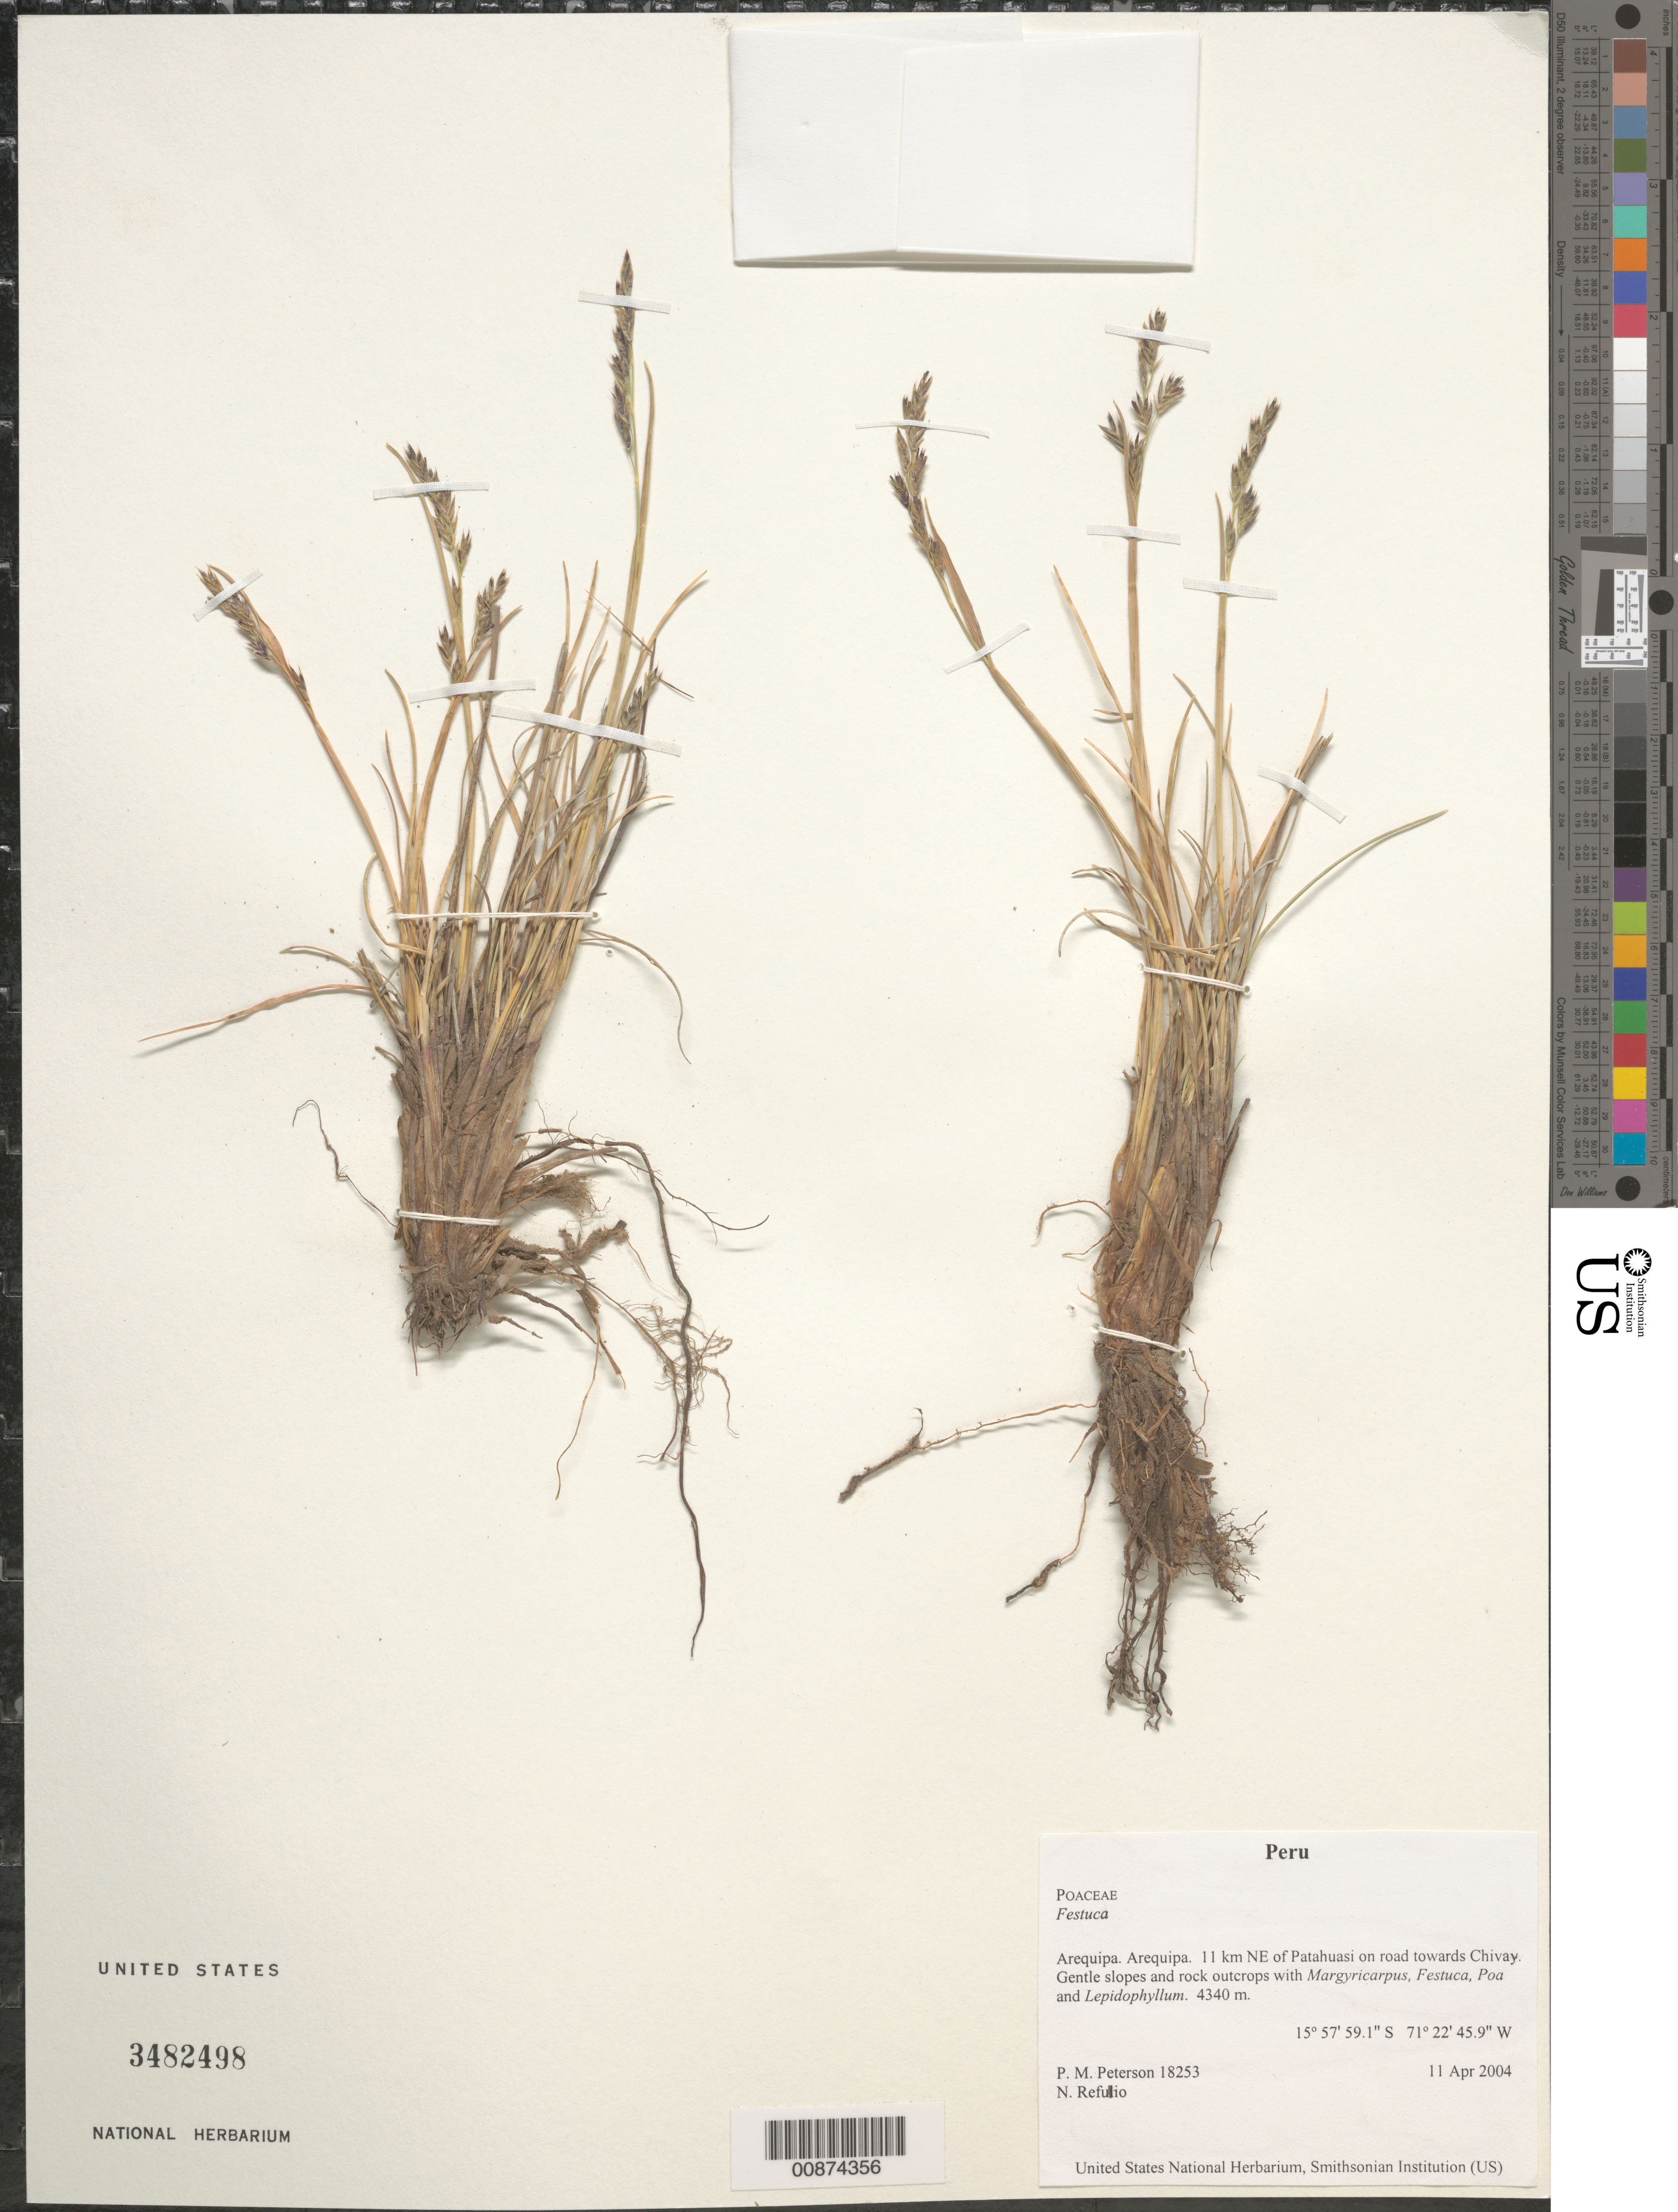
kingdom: Plantae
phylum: Tracheophyta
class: Liliopsida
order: Poales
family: Poaceae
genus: Festuca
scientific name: Festuca sp.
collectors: P. M. Peterson & N. Refulio-Rodríguez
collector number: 18253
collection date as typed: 11 Apr 2004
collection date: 2004-04-11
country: Peru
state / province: Arequipa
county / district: Arequipa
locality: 11 km NE of Patahuasi on road towards Chivay. Gentle slopes and rock outcrops with Margyricarpus, Festuca, Poa and Lepidophyllum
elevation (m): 4340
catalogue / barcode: US 3482498